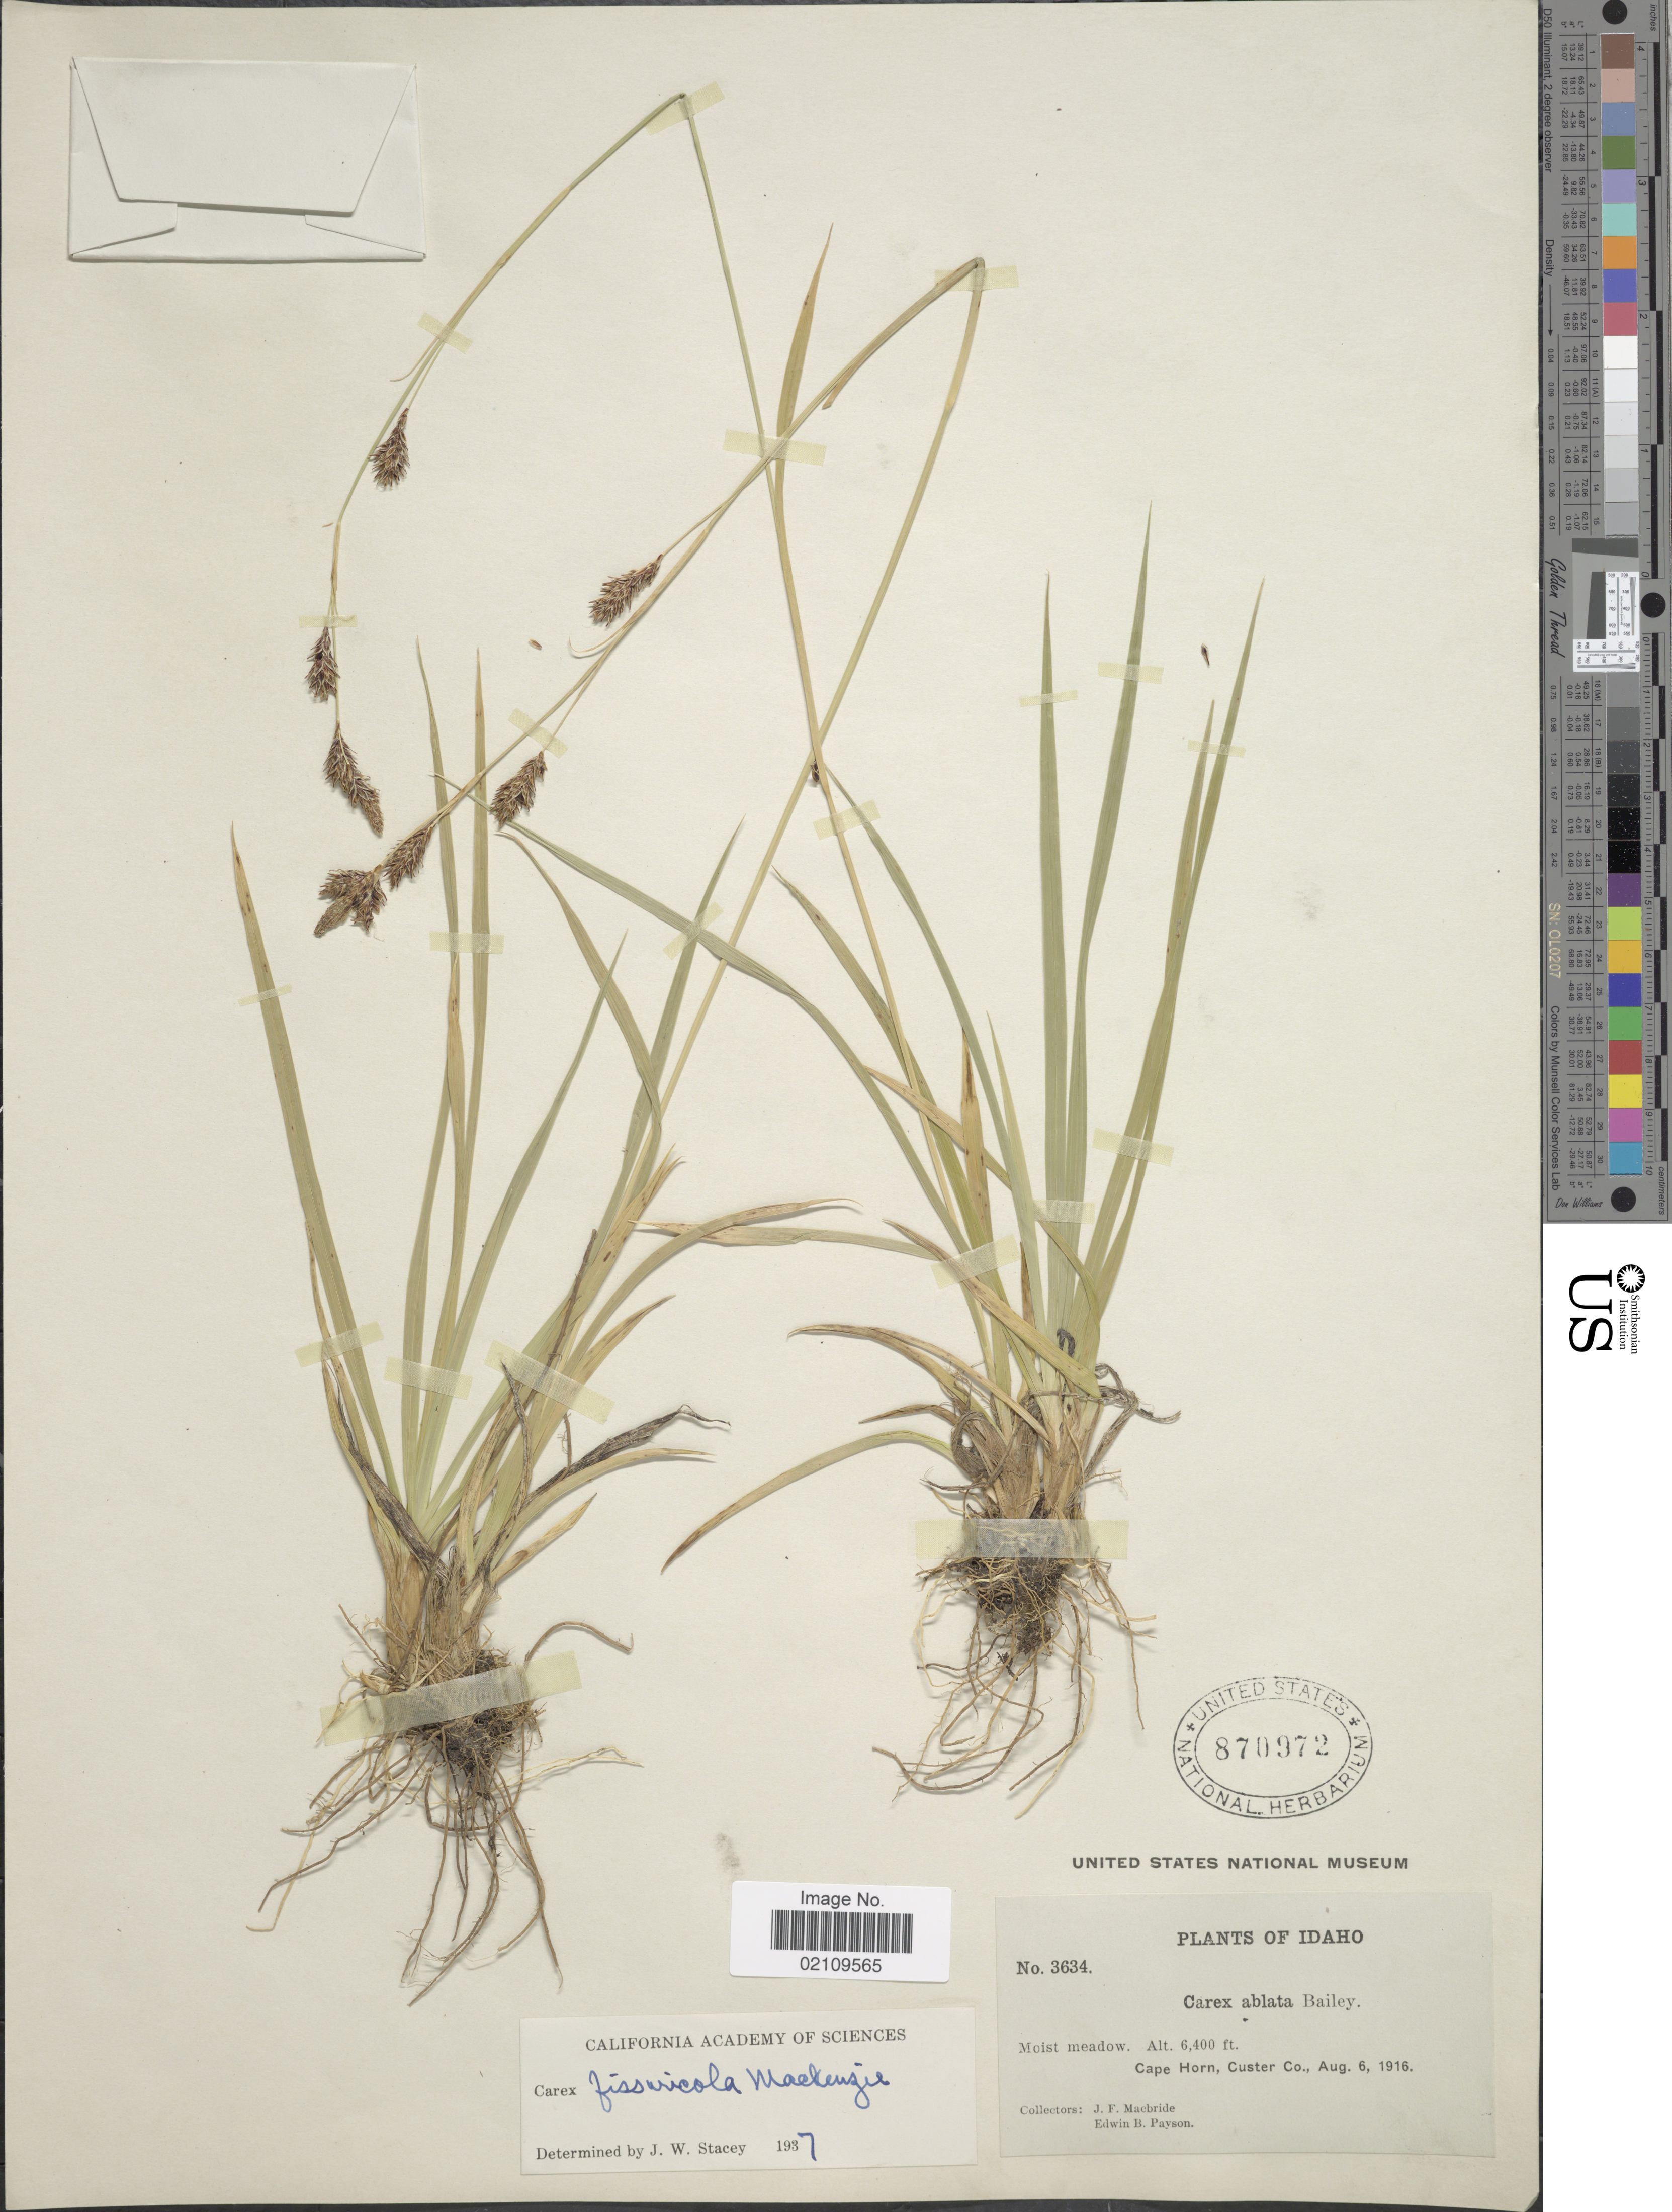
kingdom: Plantae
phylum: Tracheophyta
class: Liliopsida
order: Poales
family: Cyperaceae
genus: Carex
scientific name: Carex fissuricola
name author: Mack.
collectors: J. F. Macbride & E. B. Payson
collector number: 3634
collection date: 1916-08-06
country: United States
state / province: Idaho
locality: Moist meadows. Cape Horn, Custer Co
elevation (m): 1951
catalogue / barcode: US 870972